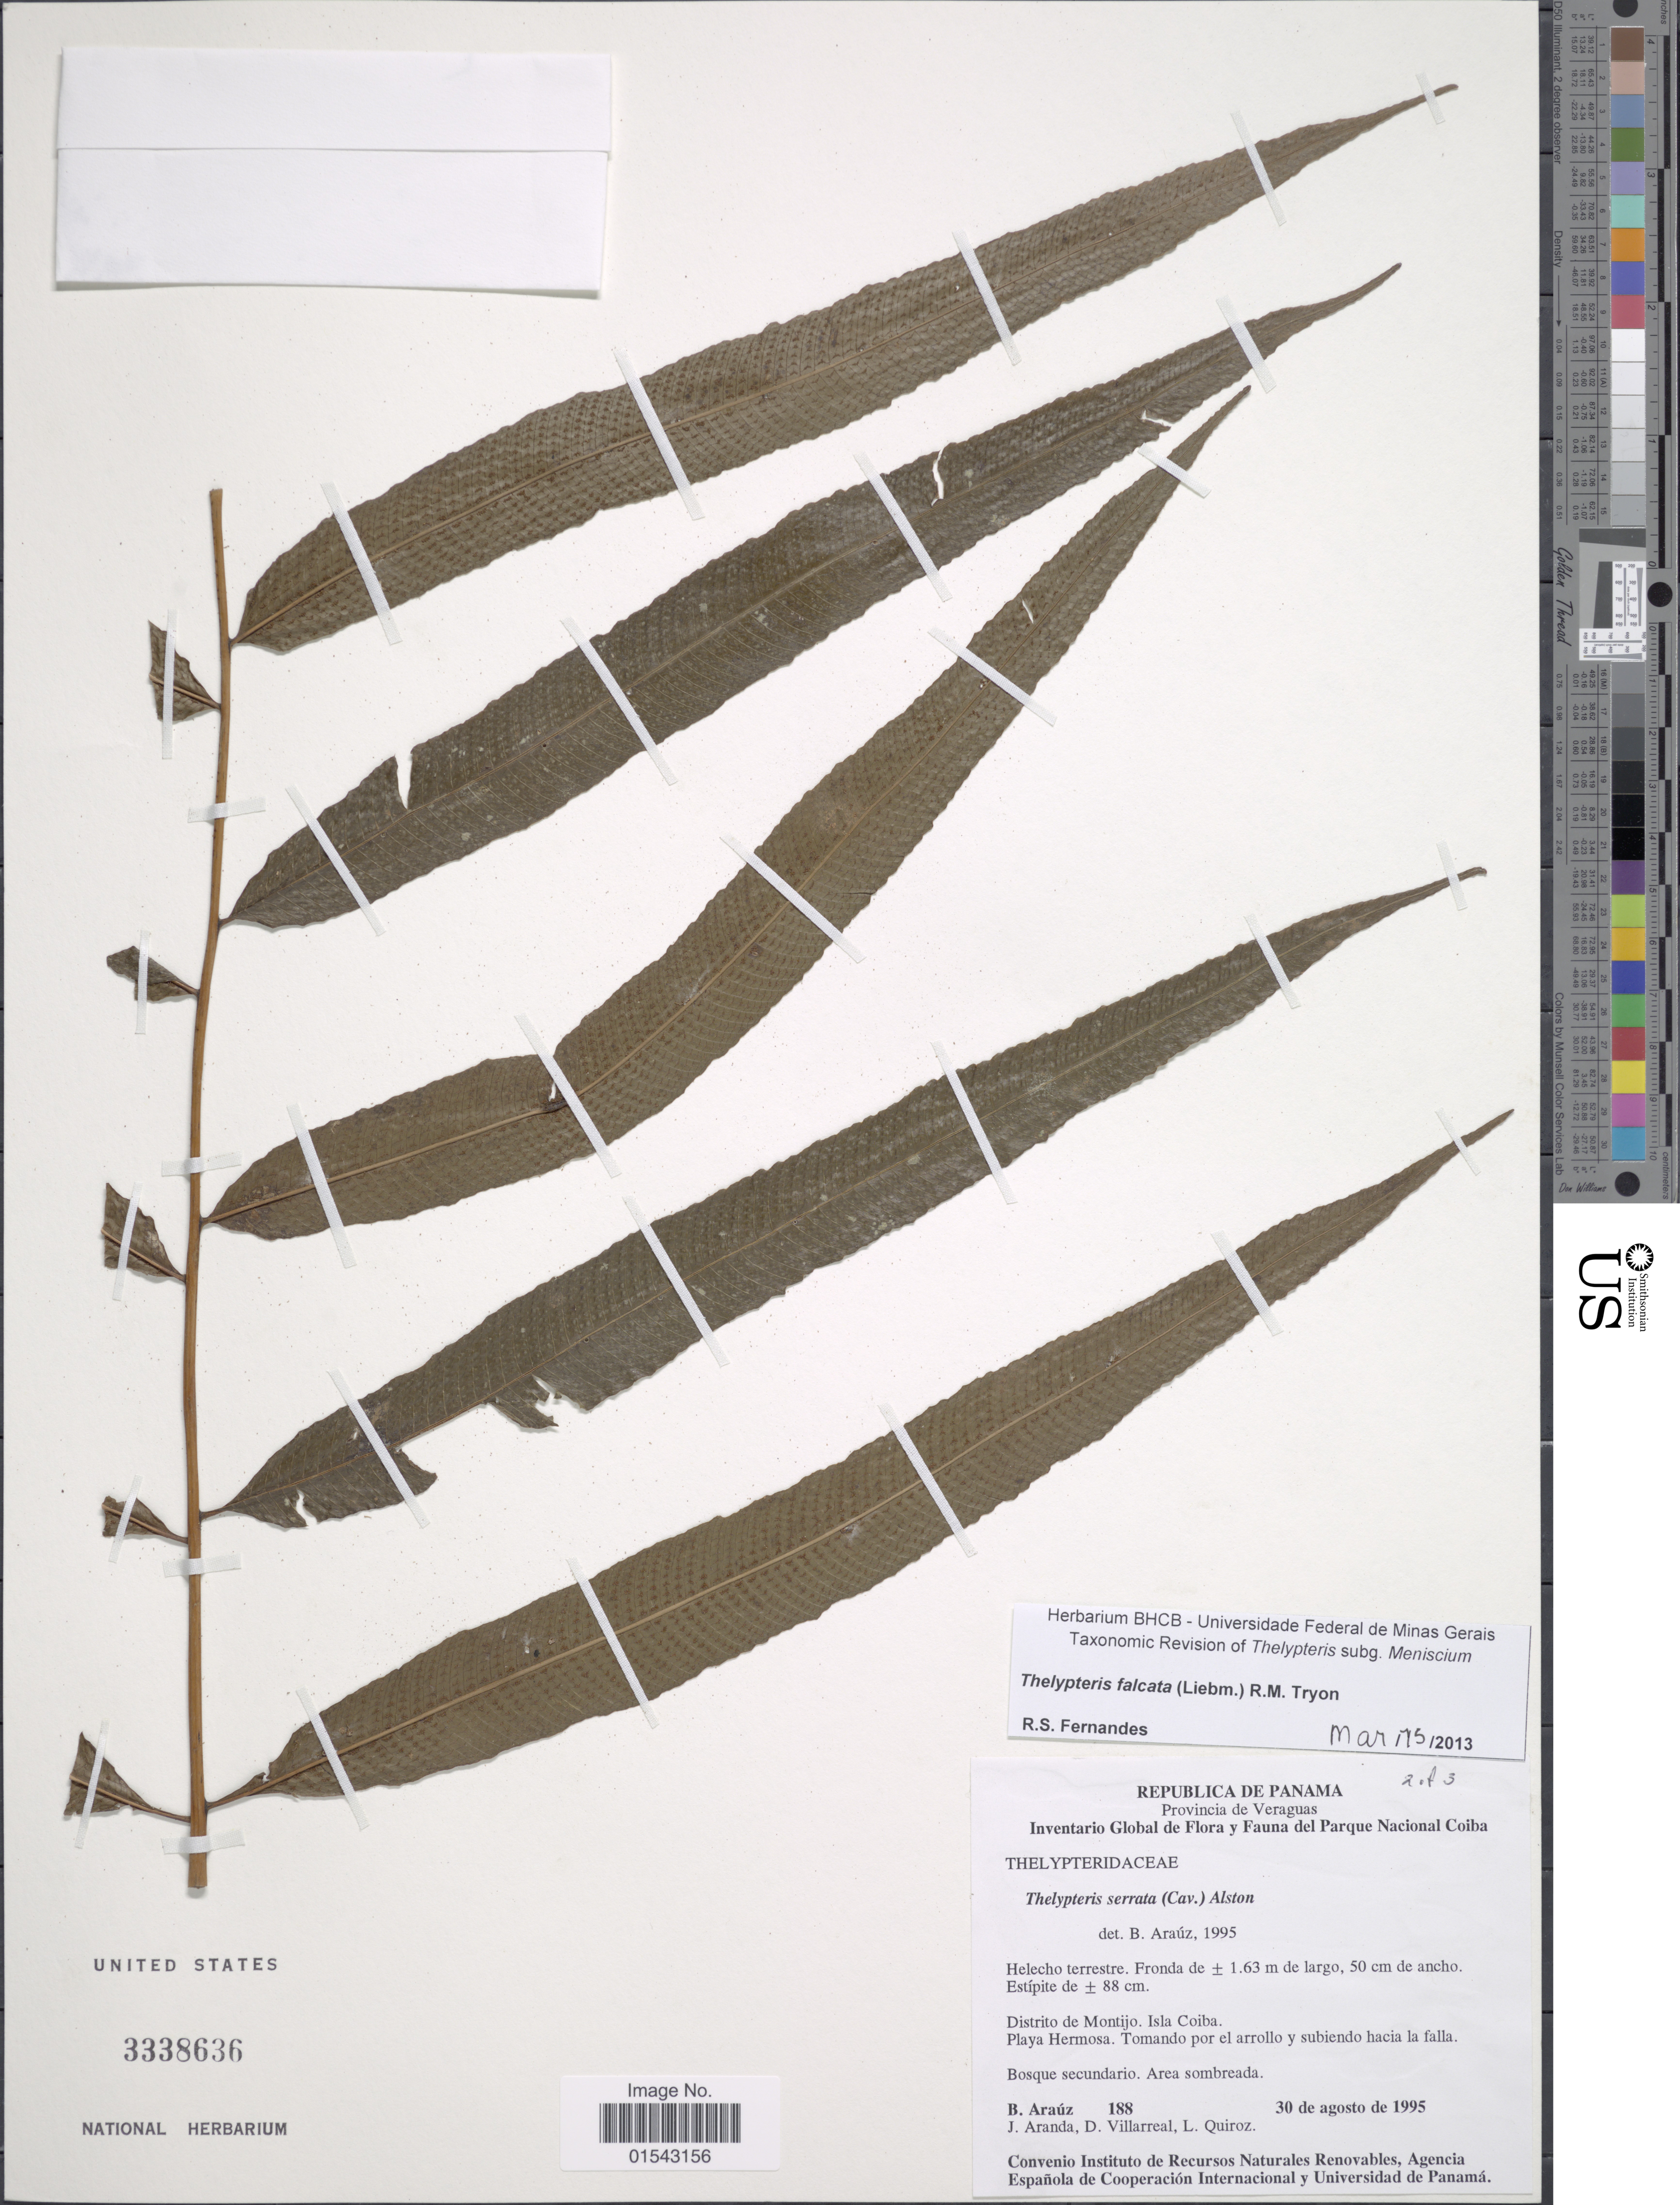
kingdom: Plantae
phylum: Tracheophyta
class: Polypodiopsida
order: Polypodiales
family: Thelypteridaceae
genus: Meniscium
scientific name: Meniscium falcatum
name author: Liebm.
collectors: B. Araúz, J. Aranda, D. Villarreal & L. Quiroz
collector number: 188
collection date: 1995-08-30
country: Panama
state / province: Veraguas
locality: Republica Panama, Provincia de Veraguas, Distrito de Montijo, Isla Coiba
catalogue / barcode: US 3338636